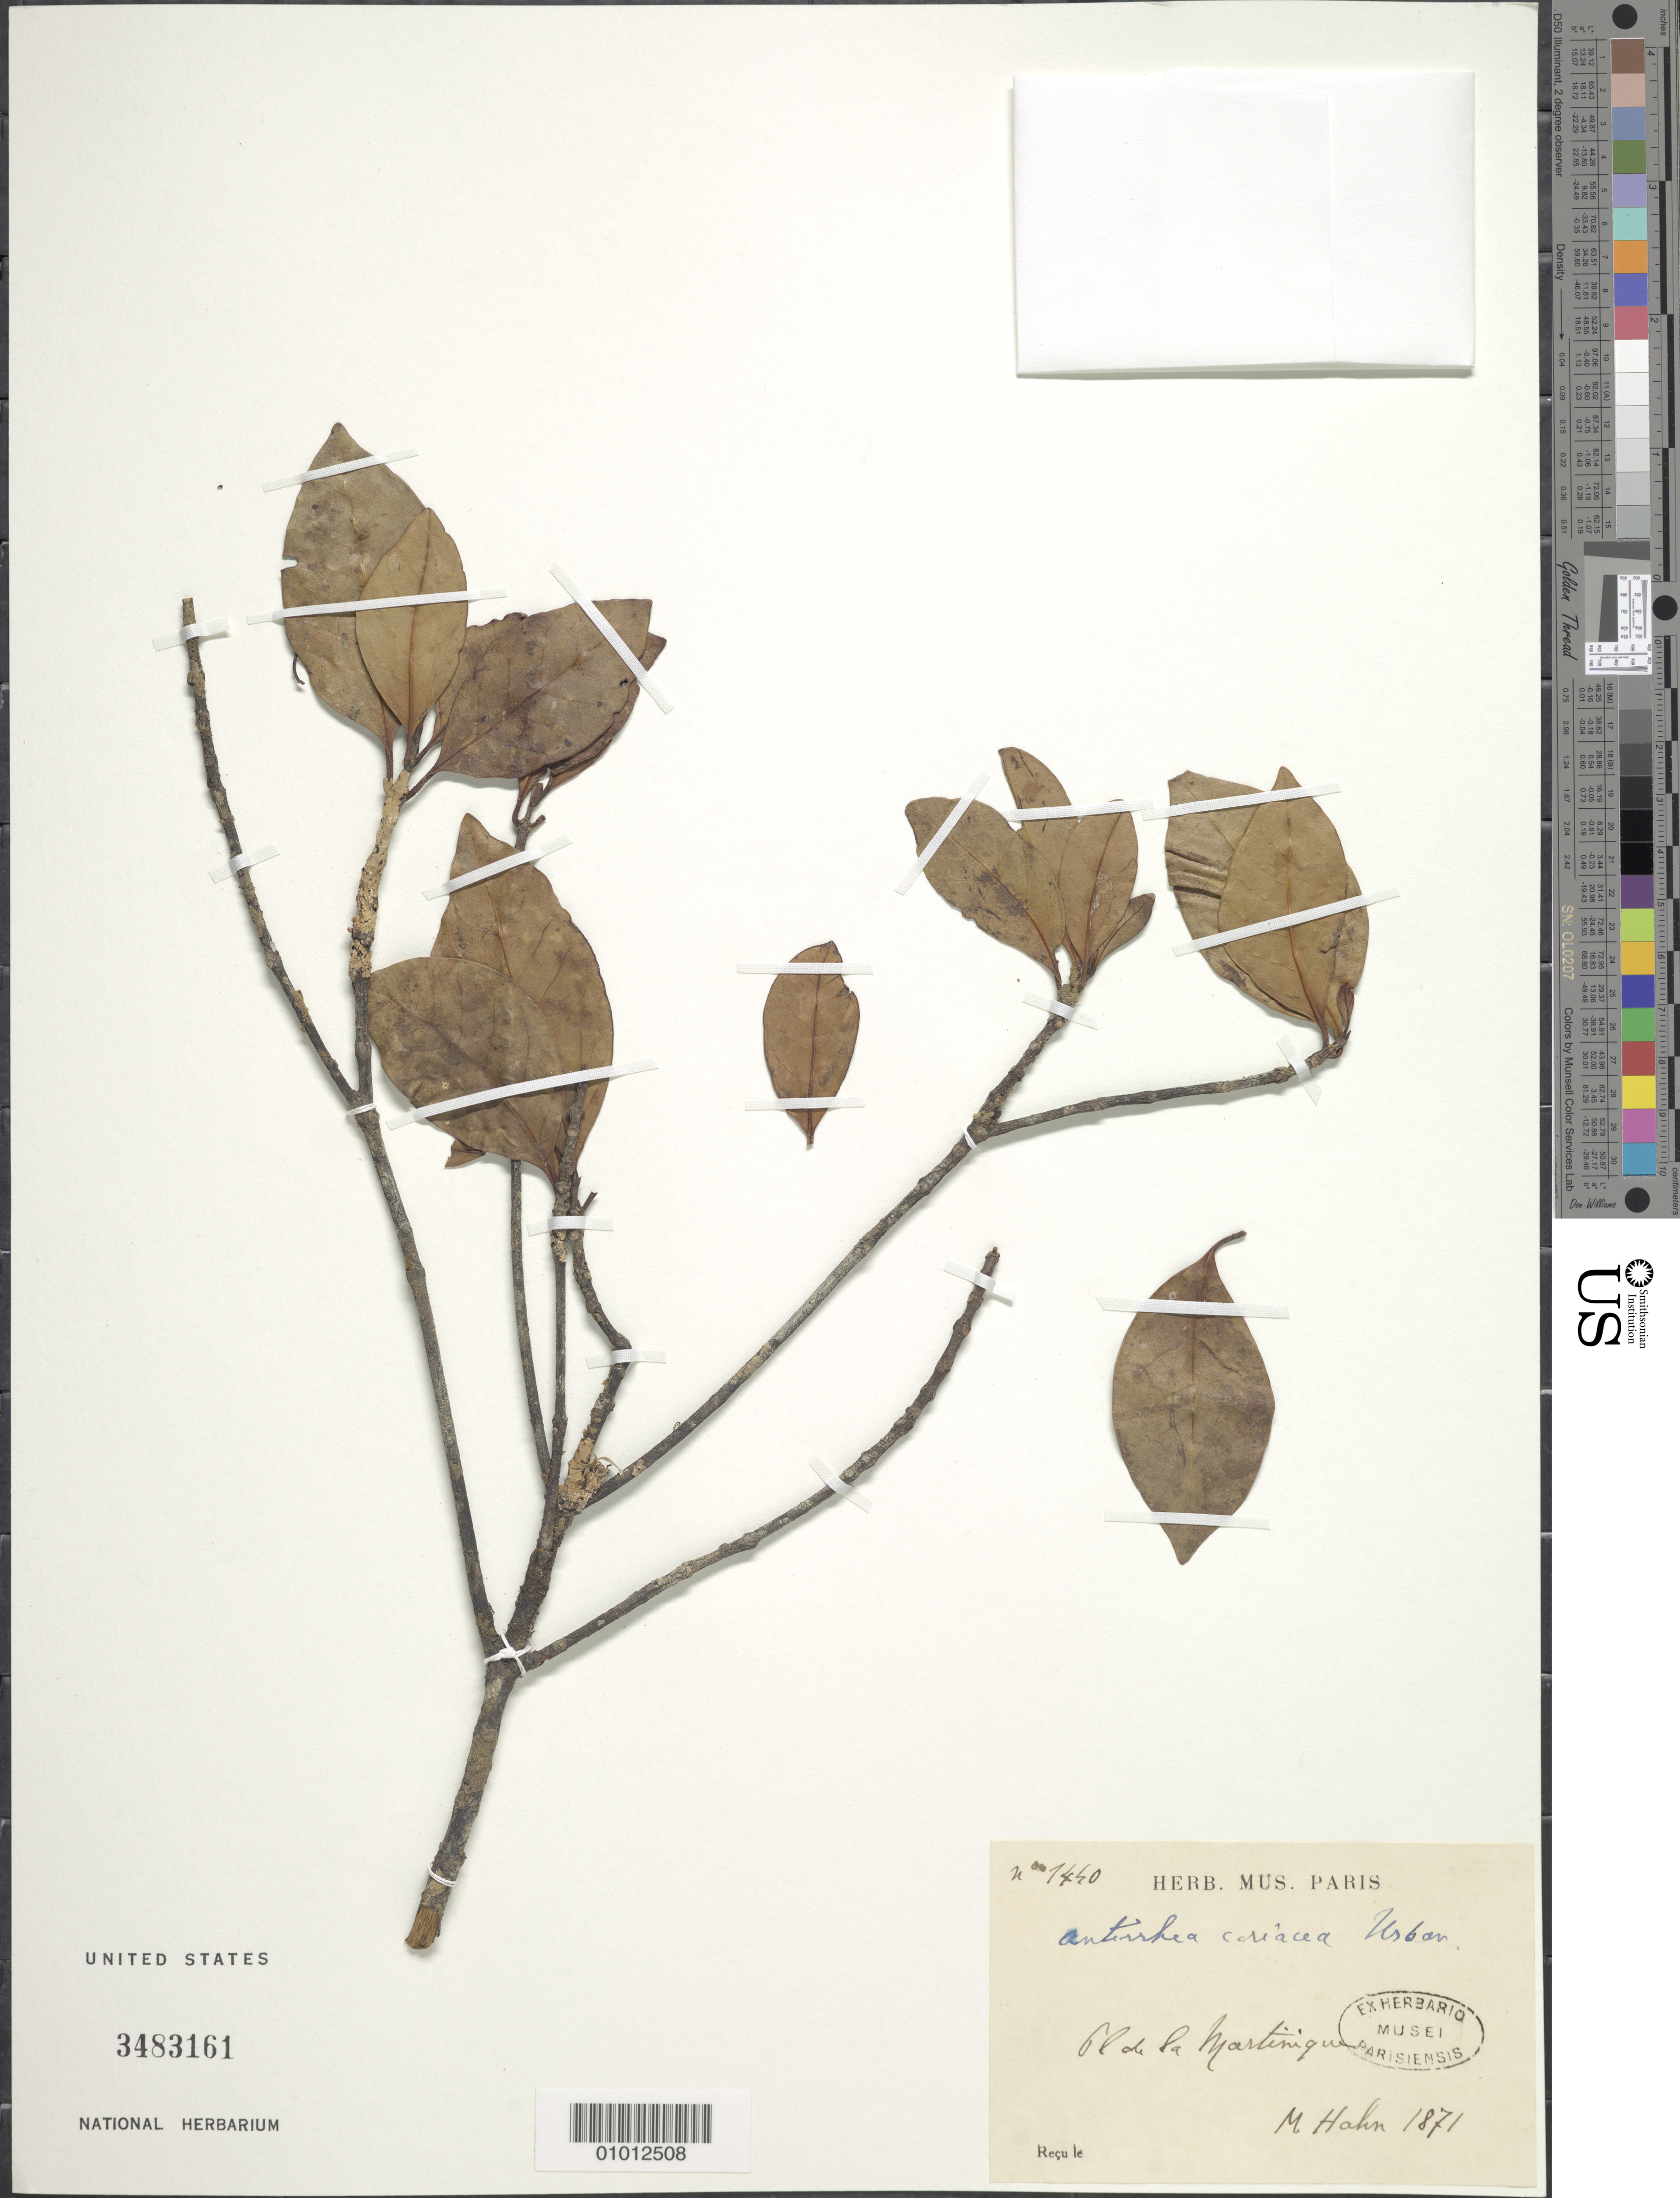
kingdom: Plantae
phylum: Tracheophyta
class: Magnoliopsida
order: Gentianales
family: Rubiaceae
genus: Antirhea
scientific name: Antirhea coriacea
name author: (Vahl) Urb.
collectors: M. Hahn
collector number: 1440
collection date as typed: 1871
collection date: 1871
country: Martinique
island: Martinique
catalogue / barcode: US 3483161